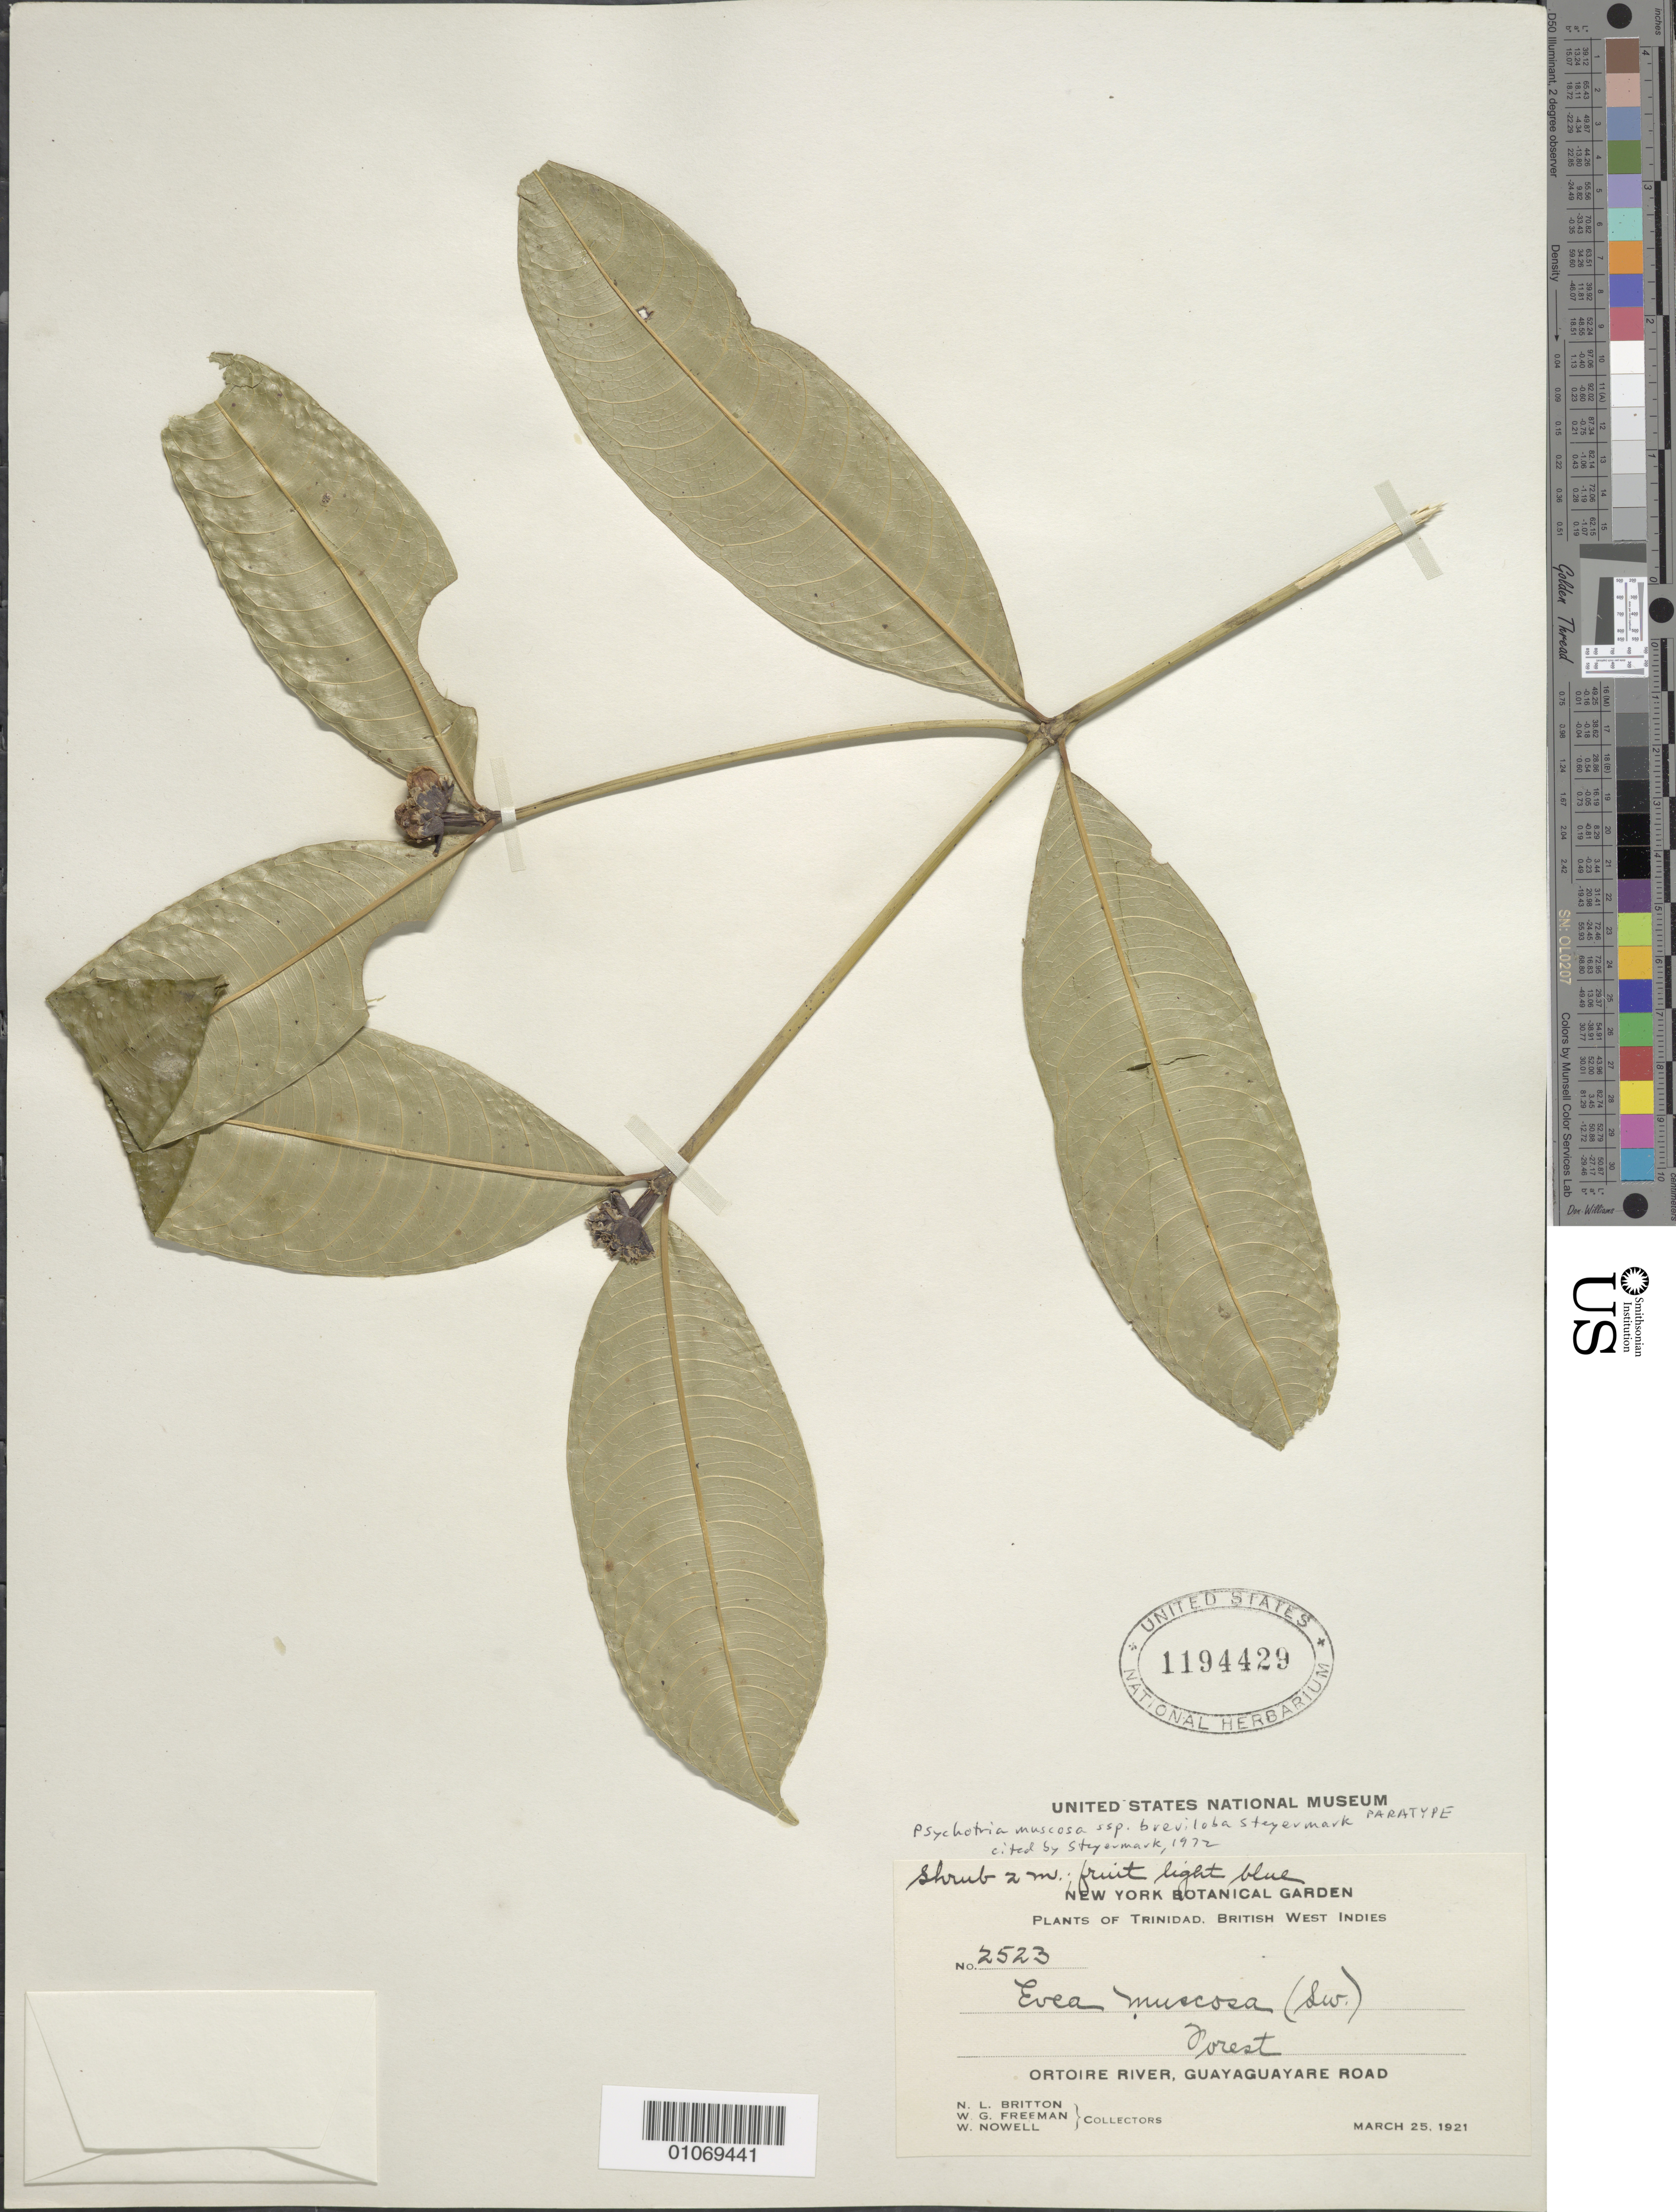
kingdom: Plantae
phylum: Tracheophyta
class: Magnoliopsida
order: Gentianales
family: Rubiaceae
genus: Psychotria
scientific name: Psychotria muscosa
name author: (Jacq.) Steyerm.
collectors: N. Britton, W. Freeman & W. Nowell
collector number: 2523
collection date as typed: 25 Mar 1921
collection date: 1921-03-25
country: Trinidad and Tobago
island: Trinidad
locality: Ortoire River, Guayaguayare Road. Forest.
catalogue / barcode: US 1194429